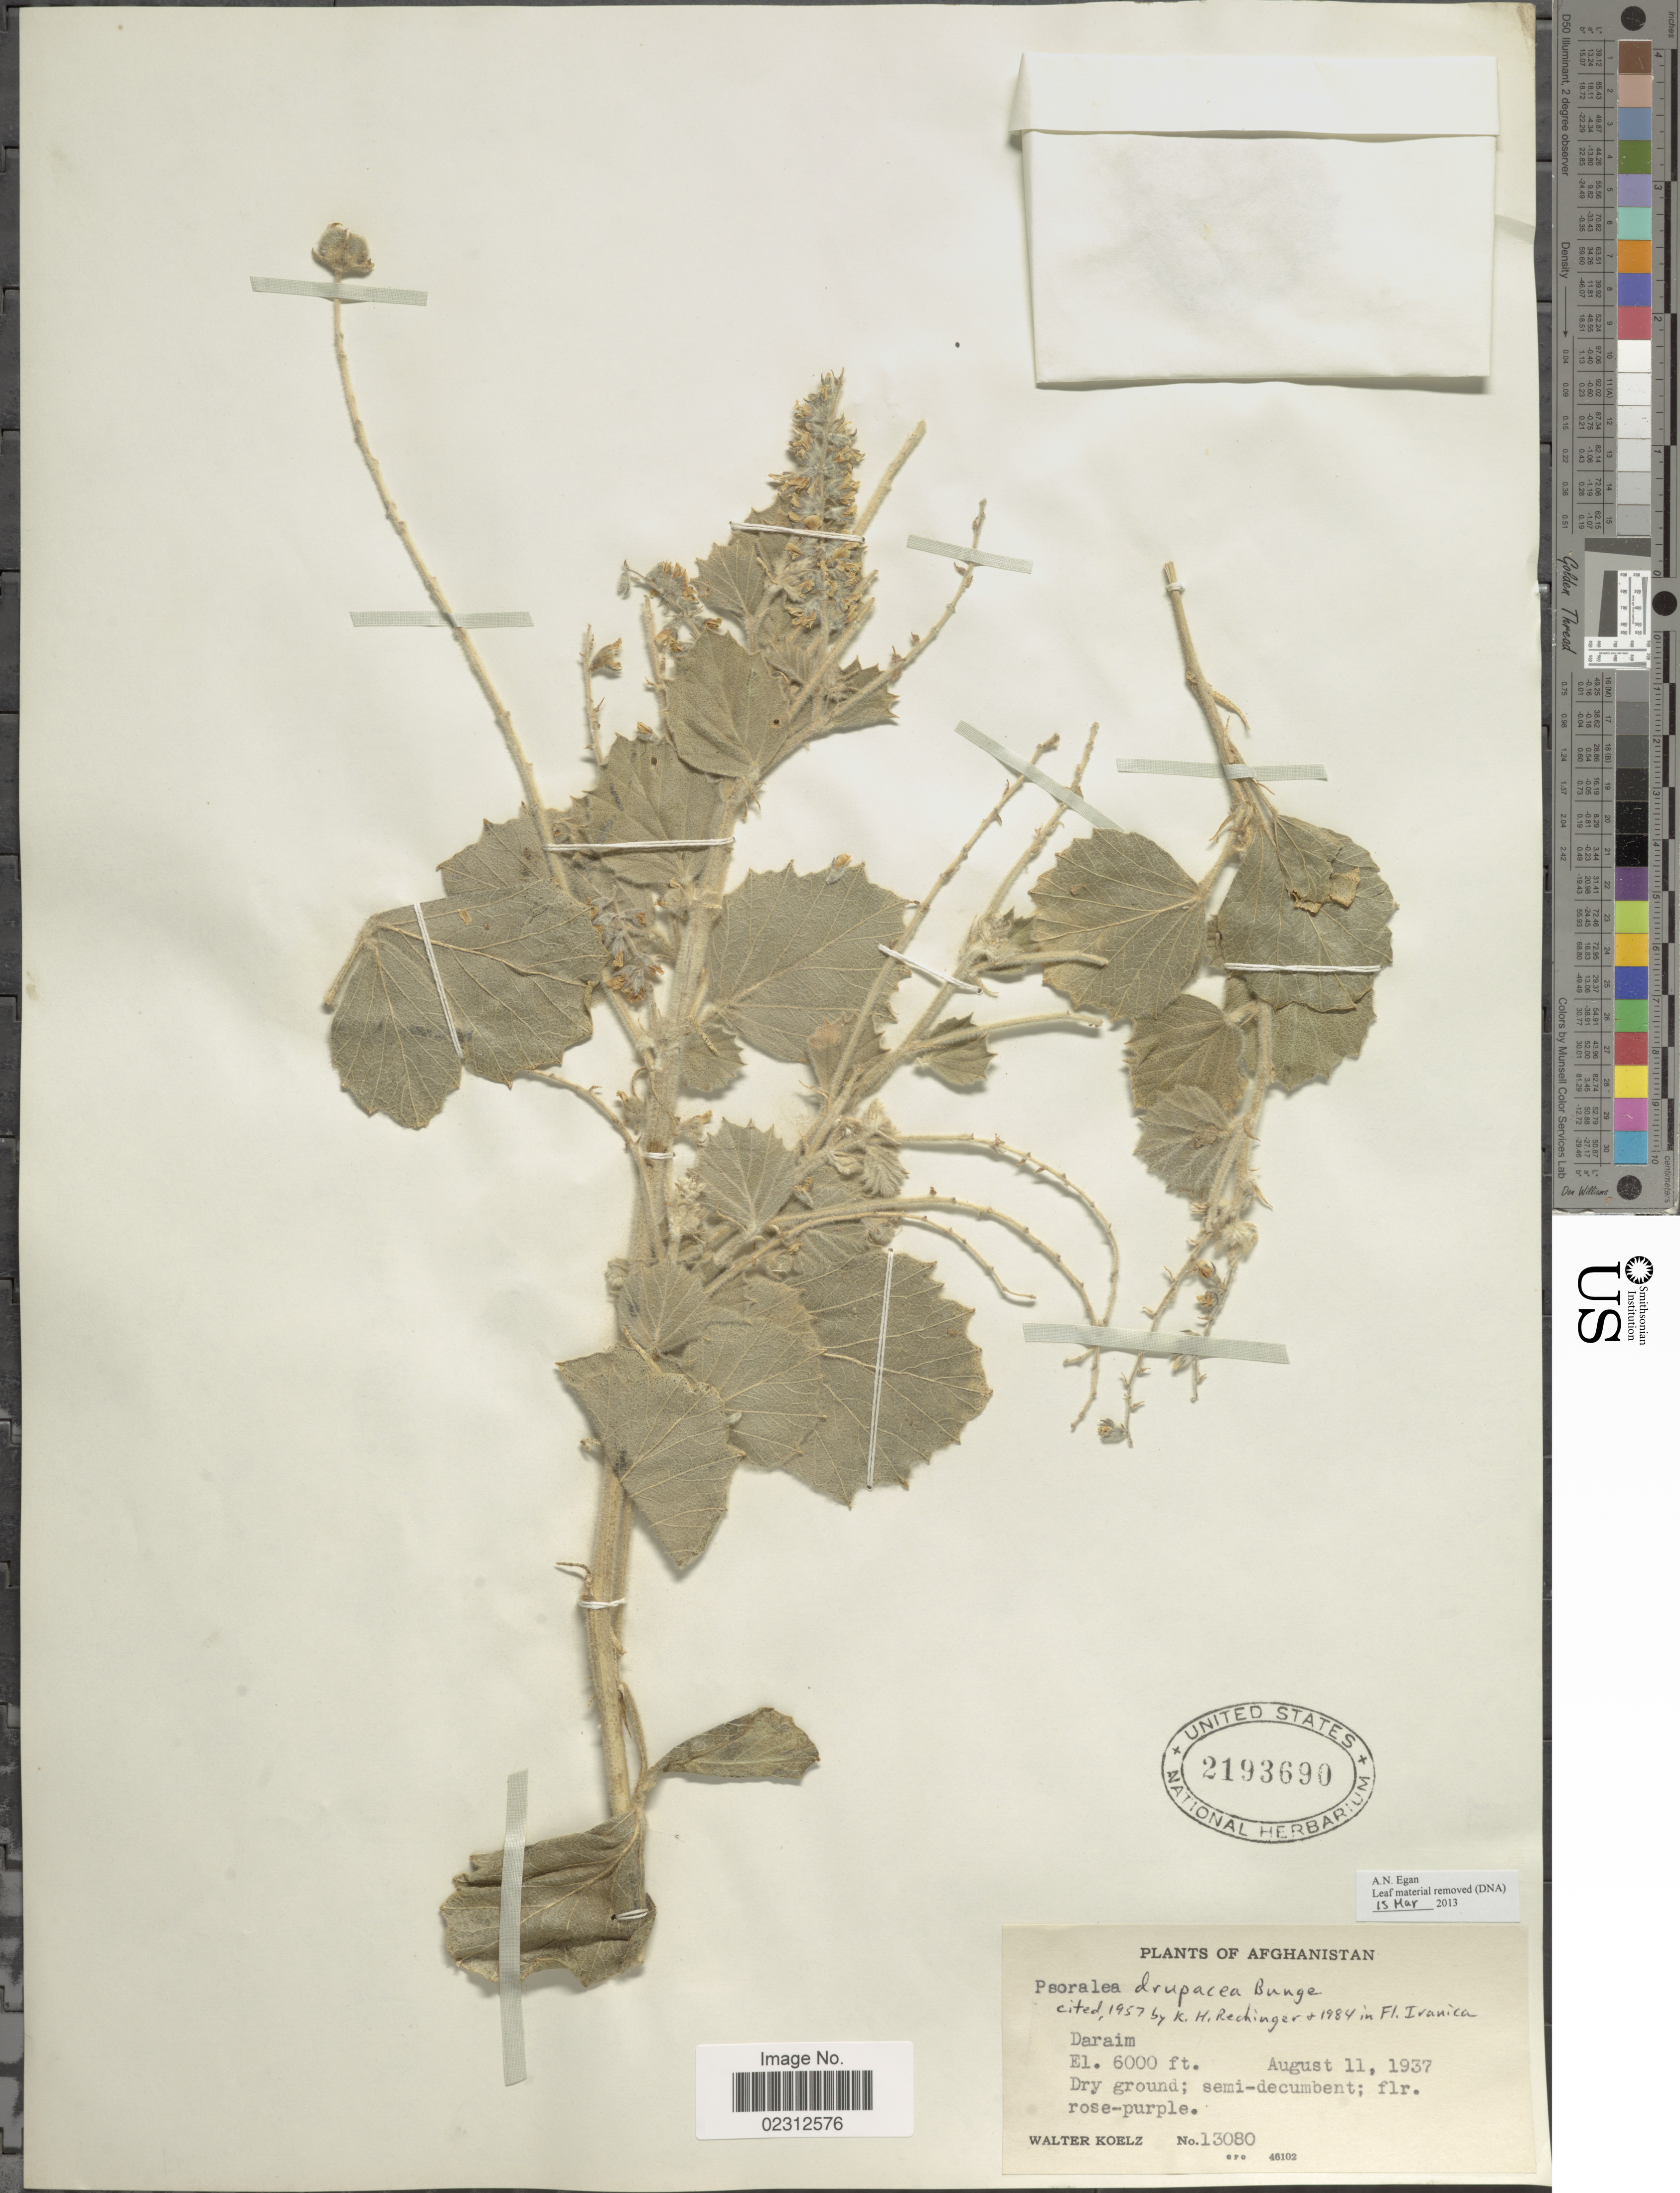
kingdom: Plantae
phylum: Tracheophyta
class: Magnoliopsida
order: Fabales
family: Fabaceae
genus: Cullen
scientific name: Cullen drupacea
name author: (Bunge) C.H. Stirt.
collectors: W. N. Koelz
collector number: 13080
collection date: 1937-08-11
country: Afghanistan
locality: Daraim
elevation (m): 1829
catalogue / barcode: US 2193690